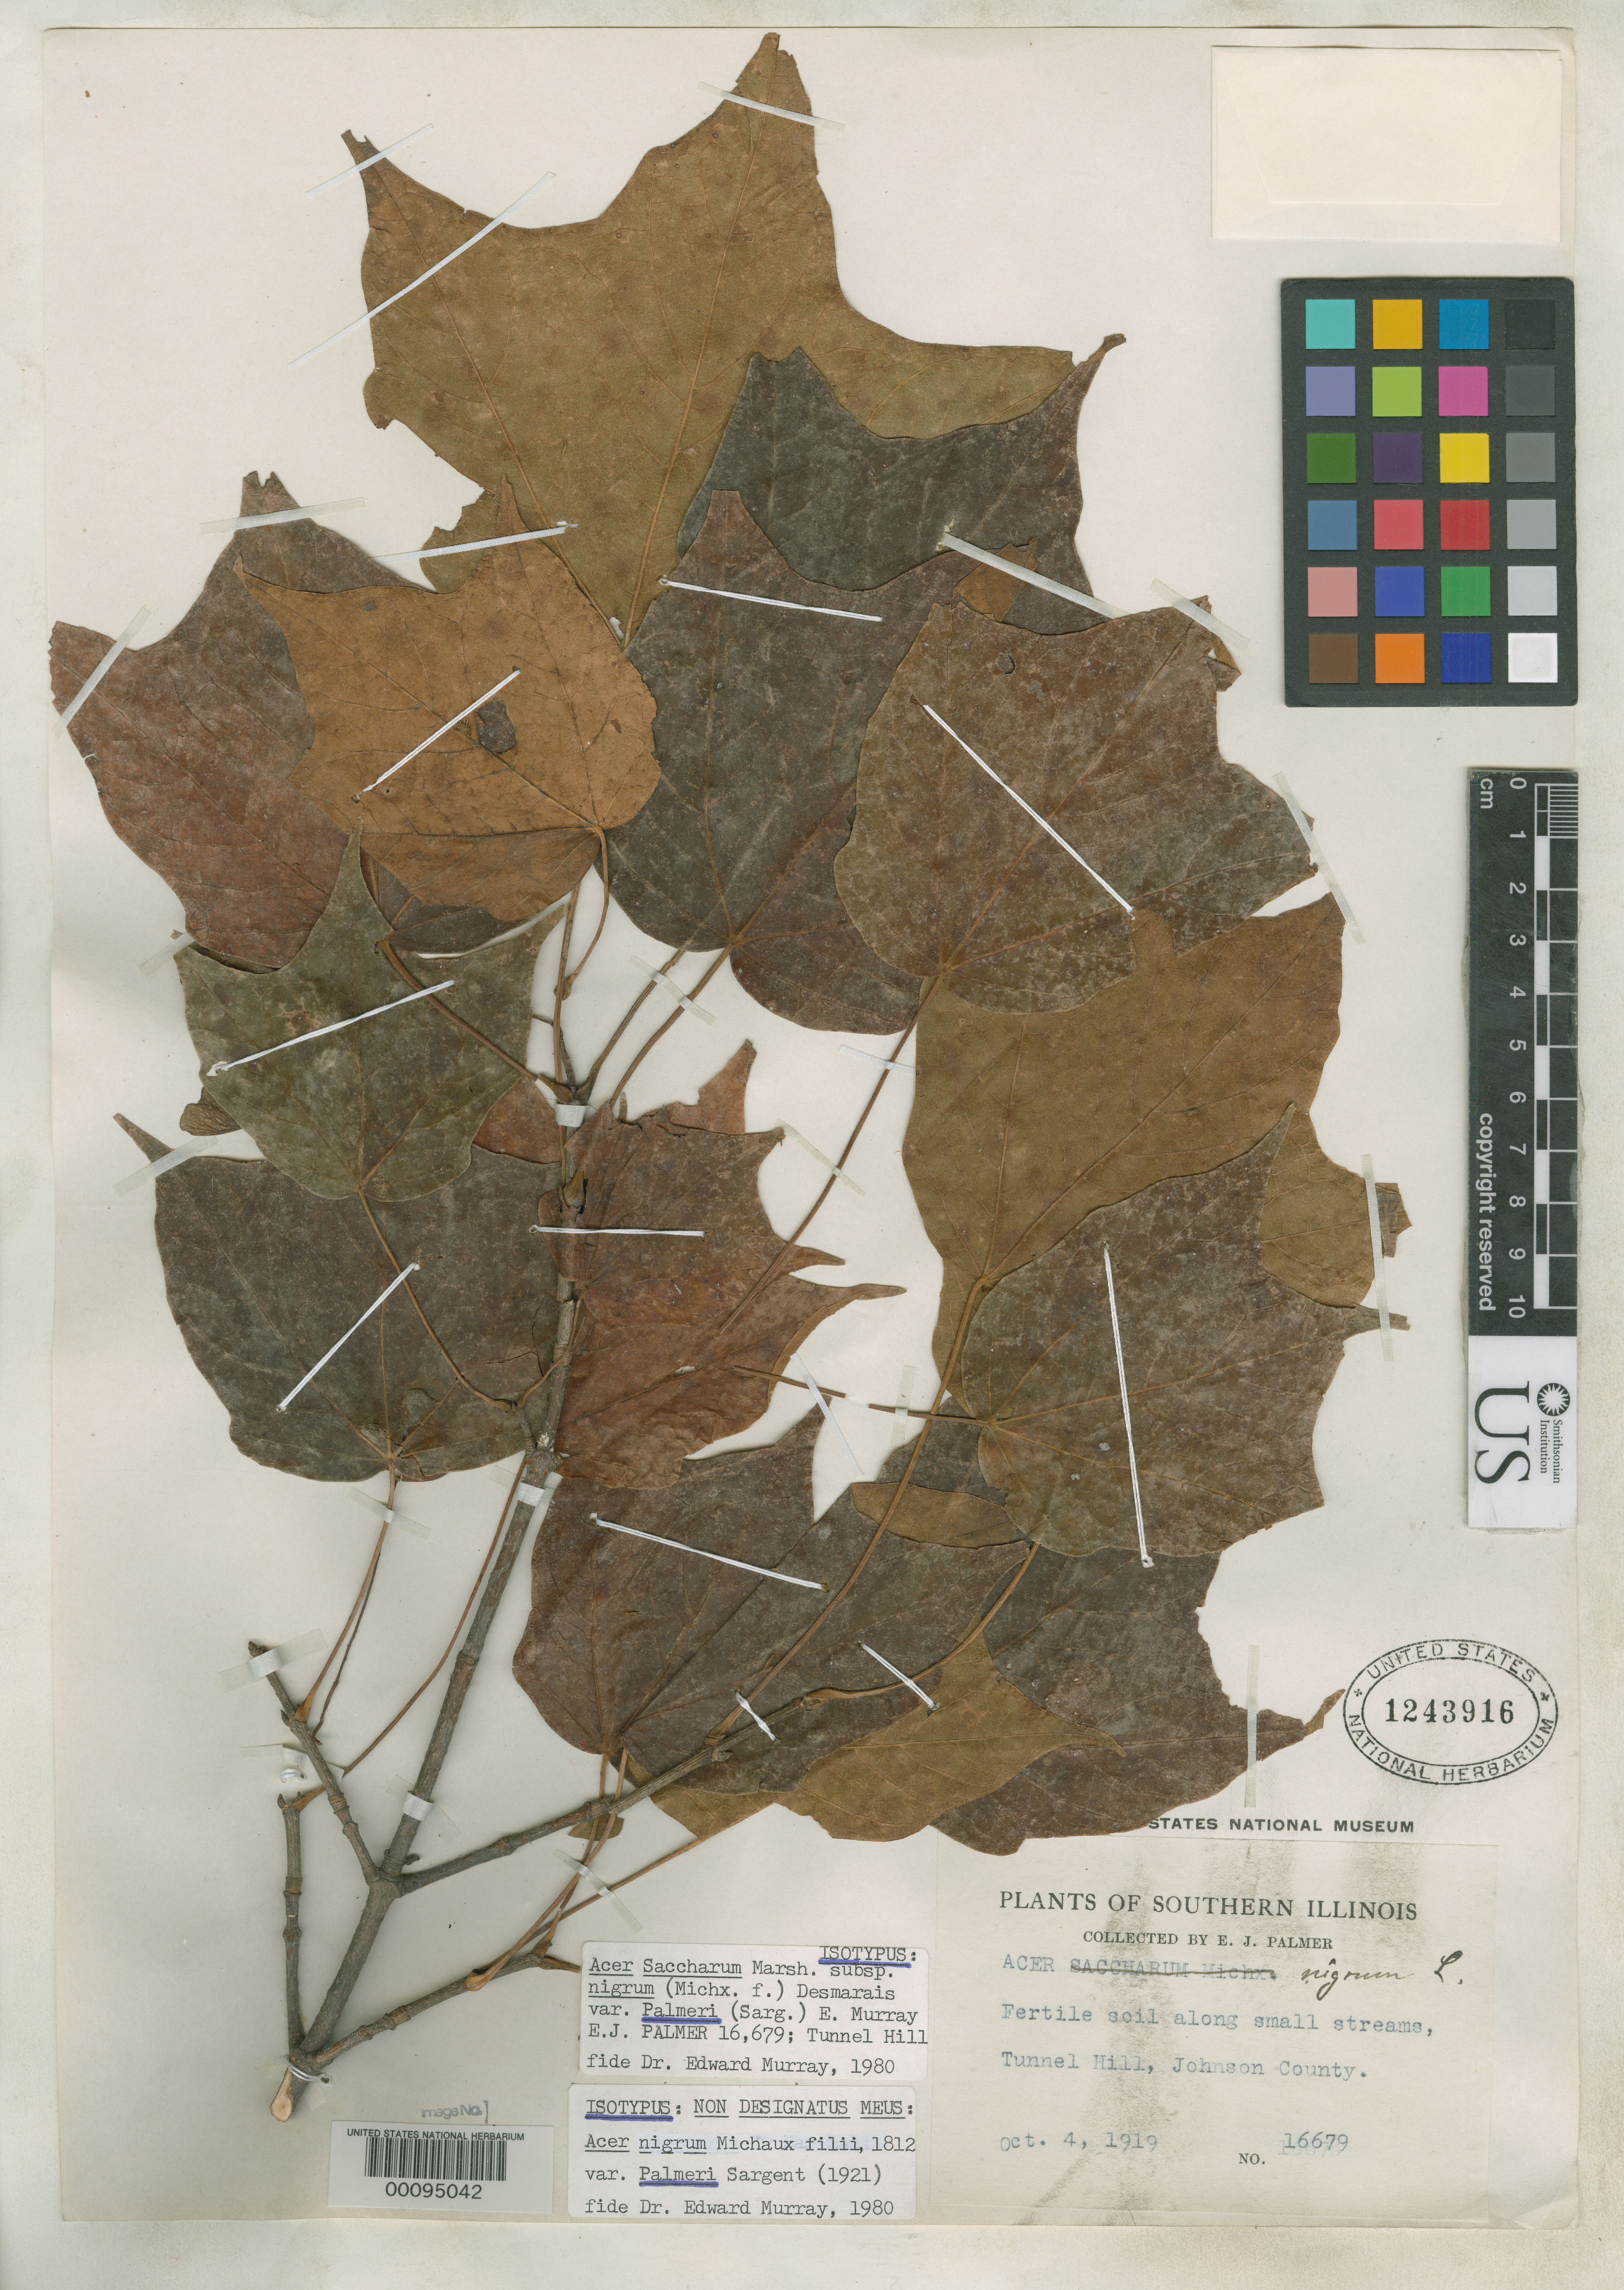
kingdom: Plantae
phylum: Tracheophyta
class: Magnoliopsida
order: Sapindales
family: Sapindaceae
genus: Acer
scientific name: Acer nigrum var. palmeri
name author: Sarg.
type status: Isotype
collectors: E. J. Palmer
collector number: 16679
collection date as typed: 04 Oct 1919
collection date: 1919-10-04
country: United States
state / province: Illinois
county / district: Johnson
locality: Tunnel Hill.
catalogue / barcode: US 1243916